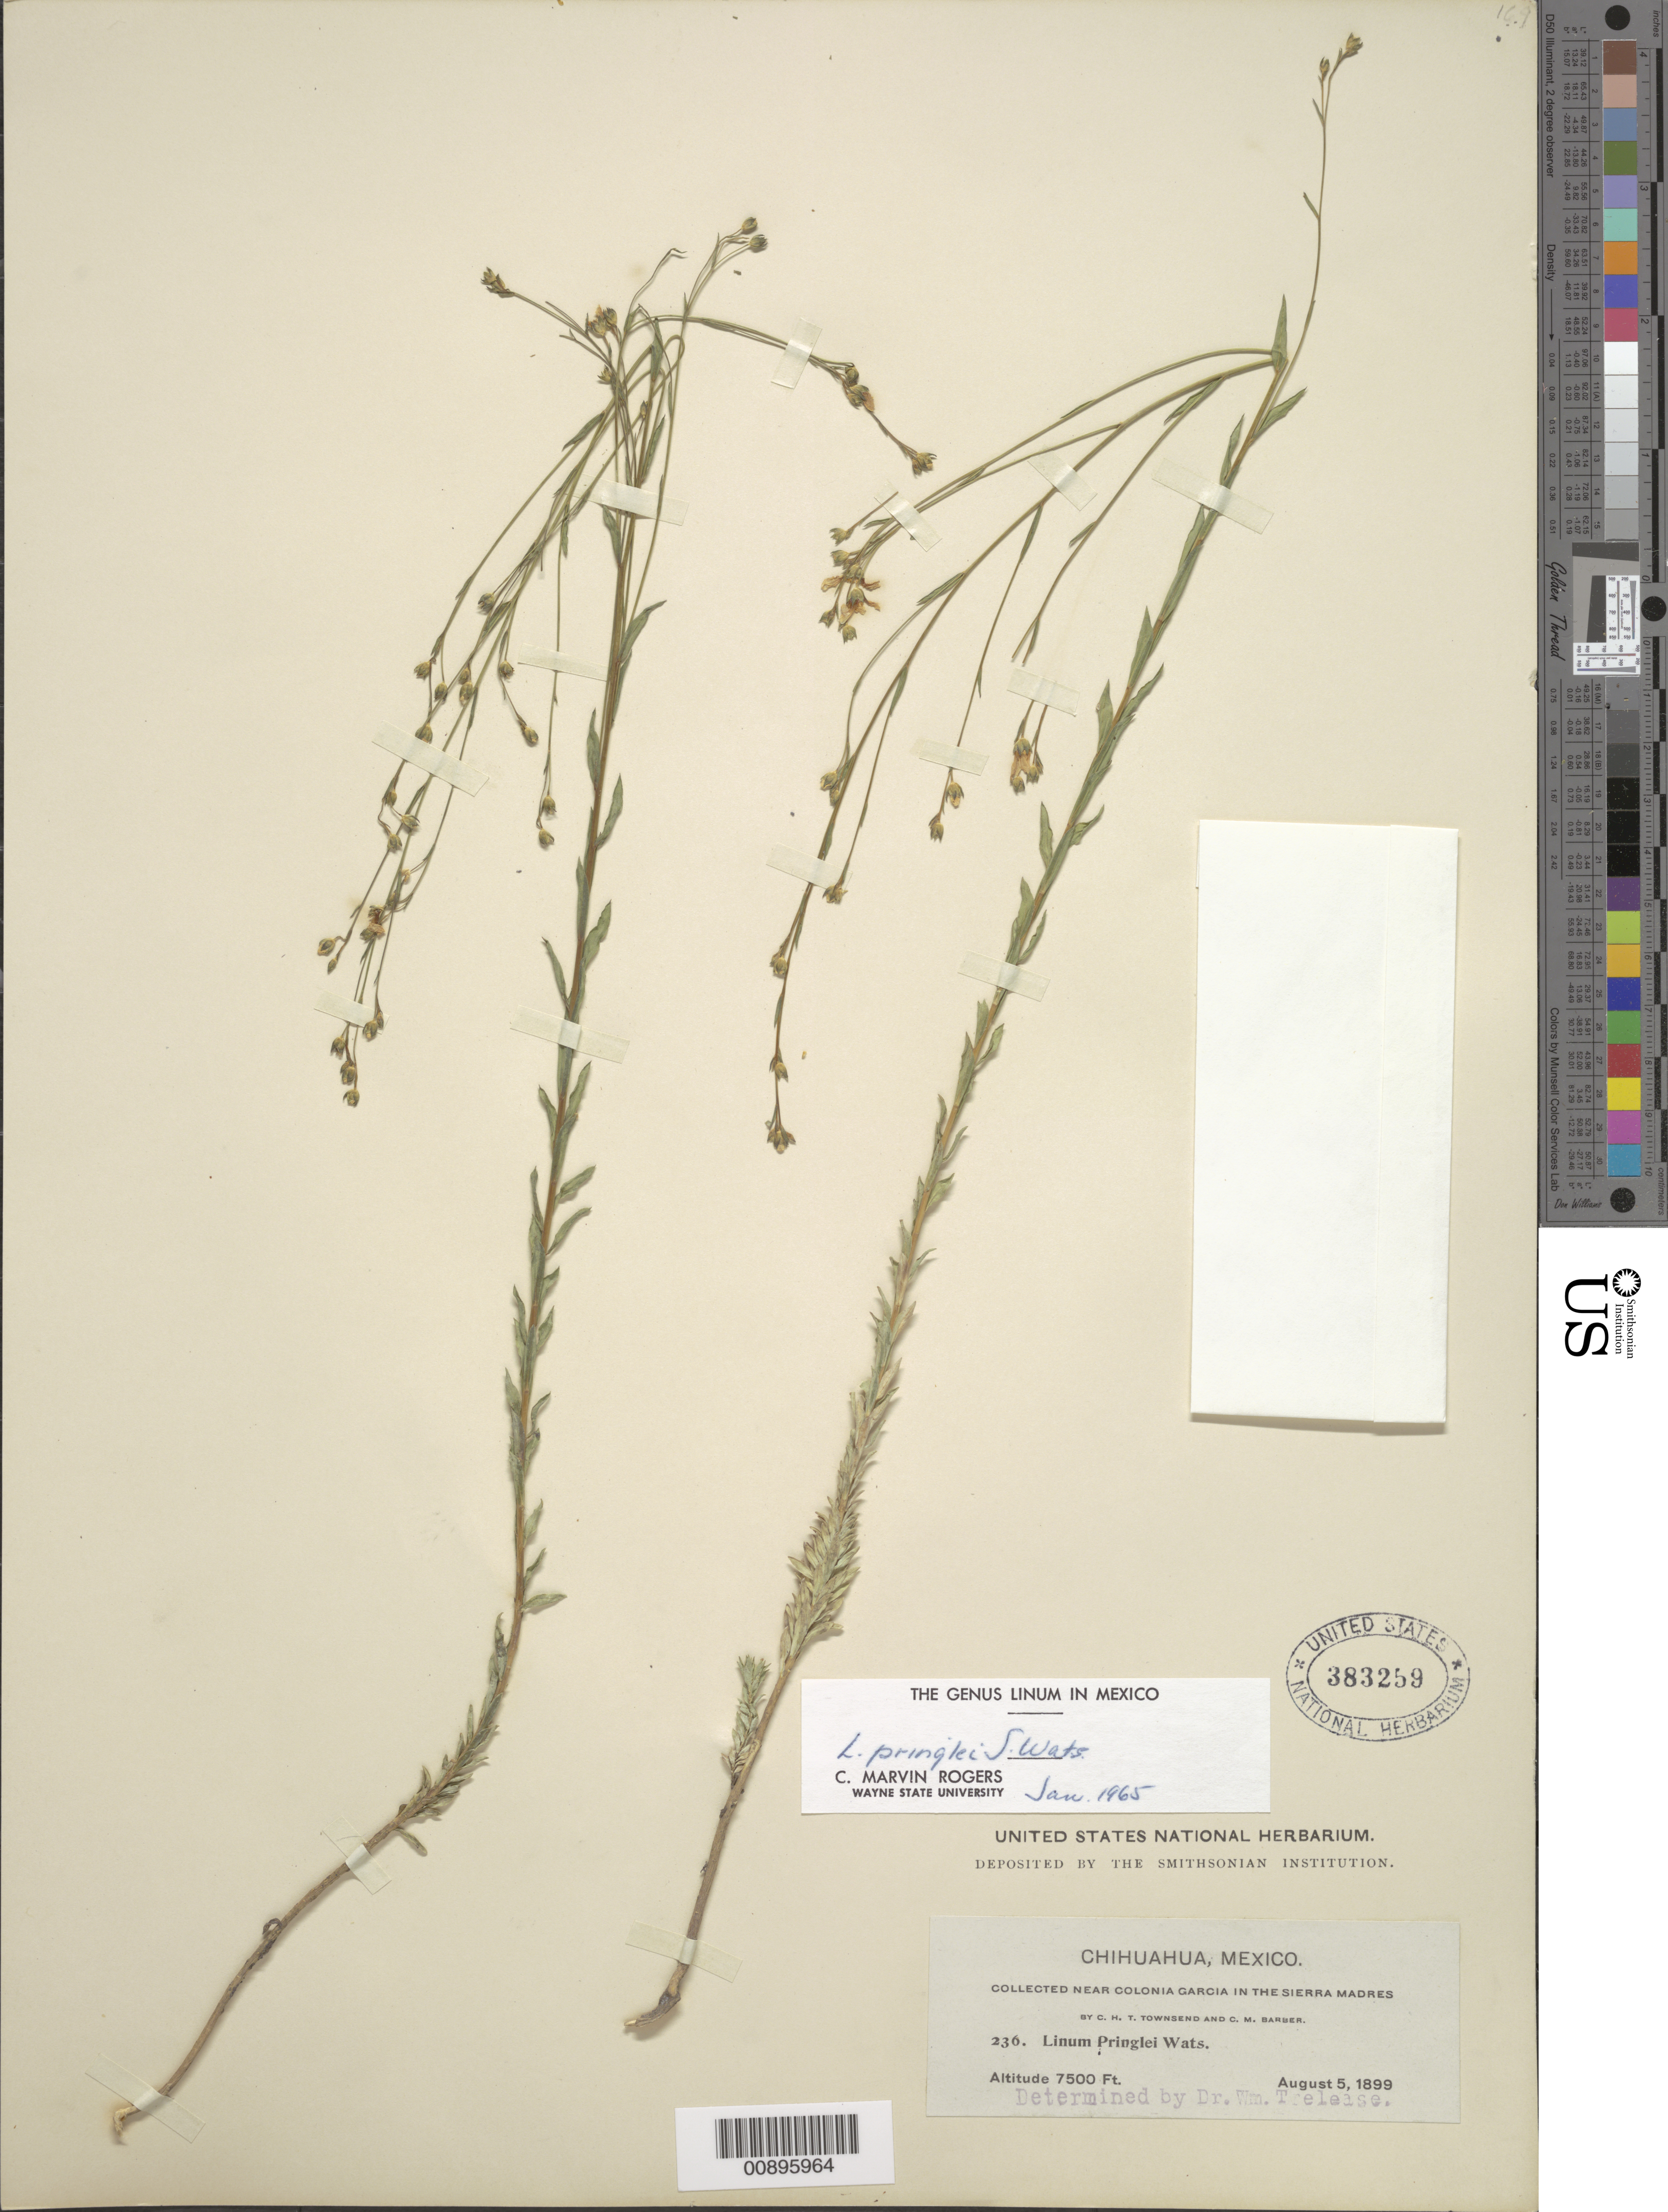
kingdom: Plantae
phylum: Tracheophyta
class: Magnoliopsida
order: Malpighiales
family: Linaceae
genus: Linum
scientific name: Linum pringlei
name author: S. Watson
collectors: C. H. T. Townsend & C. Barber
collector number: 236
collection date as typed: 05 Aug 1899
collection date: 1899-08-05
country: Mexico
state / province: Chihuahua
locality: Near Colonia García in the Sierra Madre, Chihuahua.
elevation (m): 2286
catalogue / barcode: US 383259